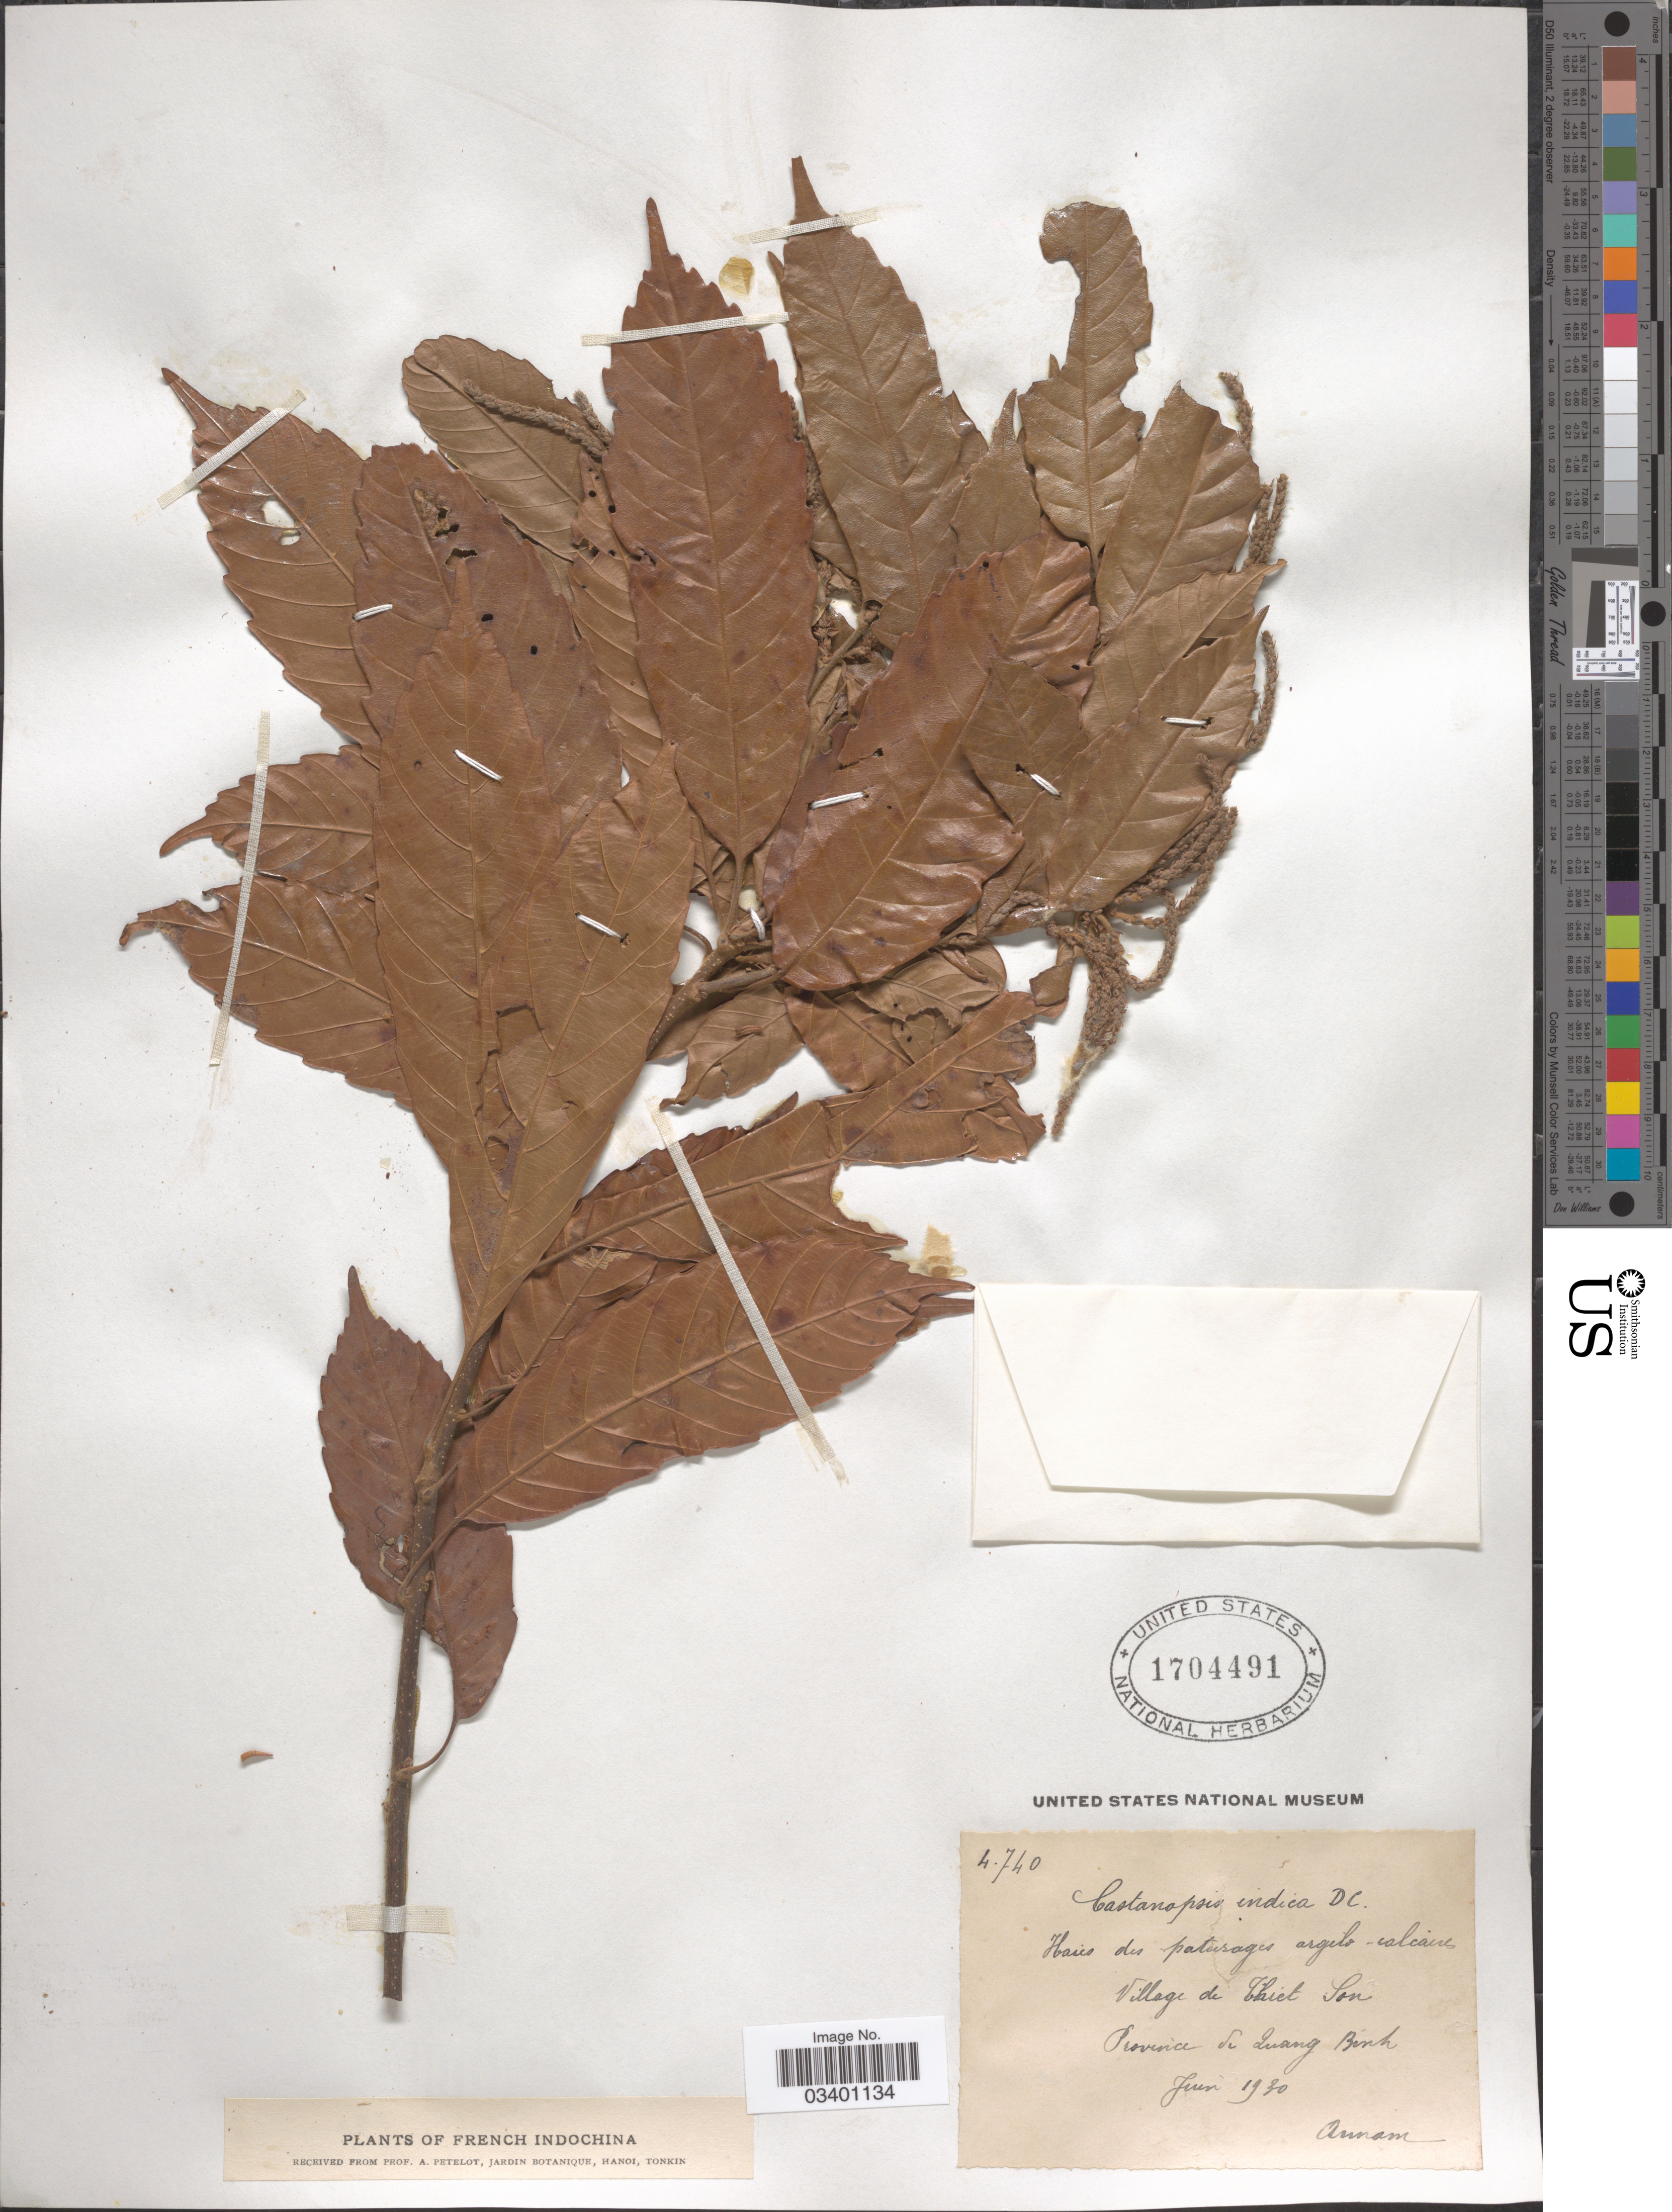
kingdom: Plantae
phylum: Tracheophyta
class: Magnoliopsida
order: Fagales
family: Fagaceae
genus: Castanopsis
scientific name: Castanopsis indica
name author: (Roxb.) A. DC.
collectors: A. Petelot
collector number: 4740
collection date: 1930-06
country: Vietnam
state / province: Quang Binh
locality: French Indochina. Village de Thiet Son, Province de Quang Binh, Annam.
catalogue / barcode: US 1704491